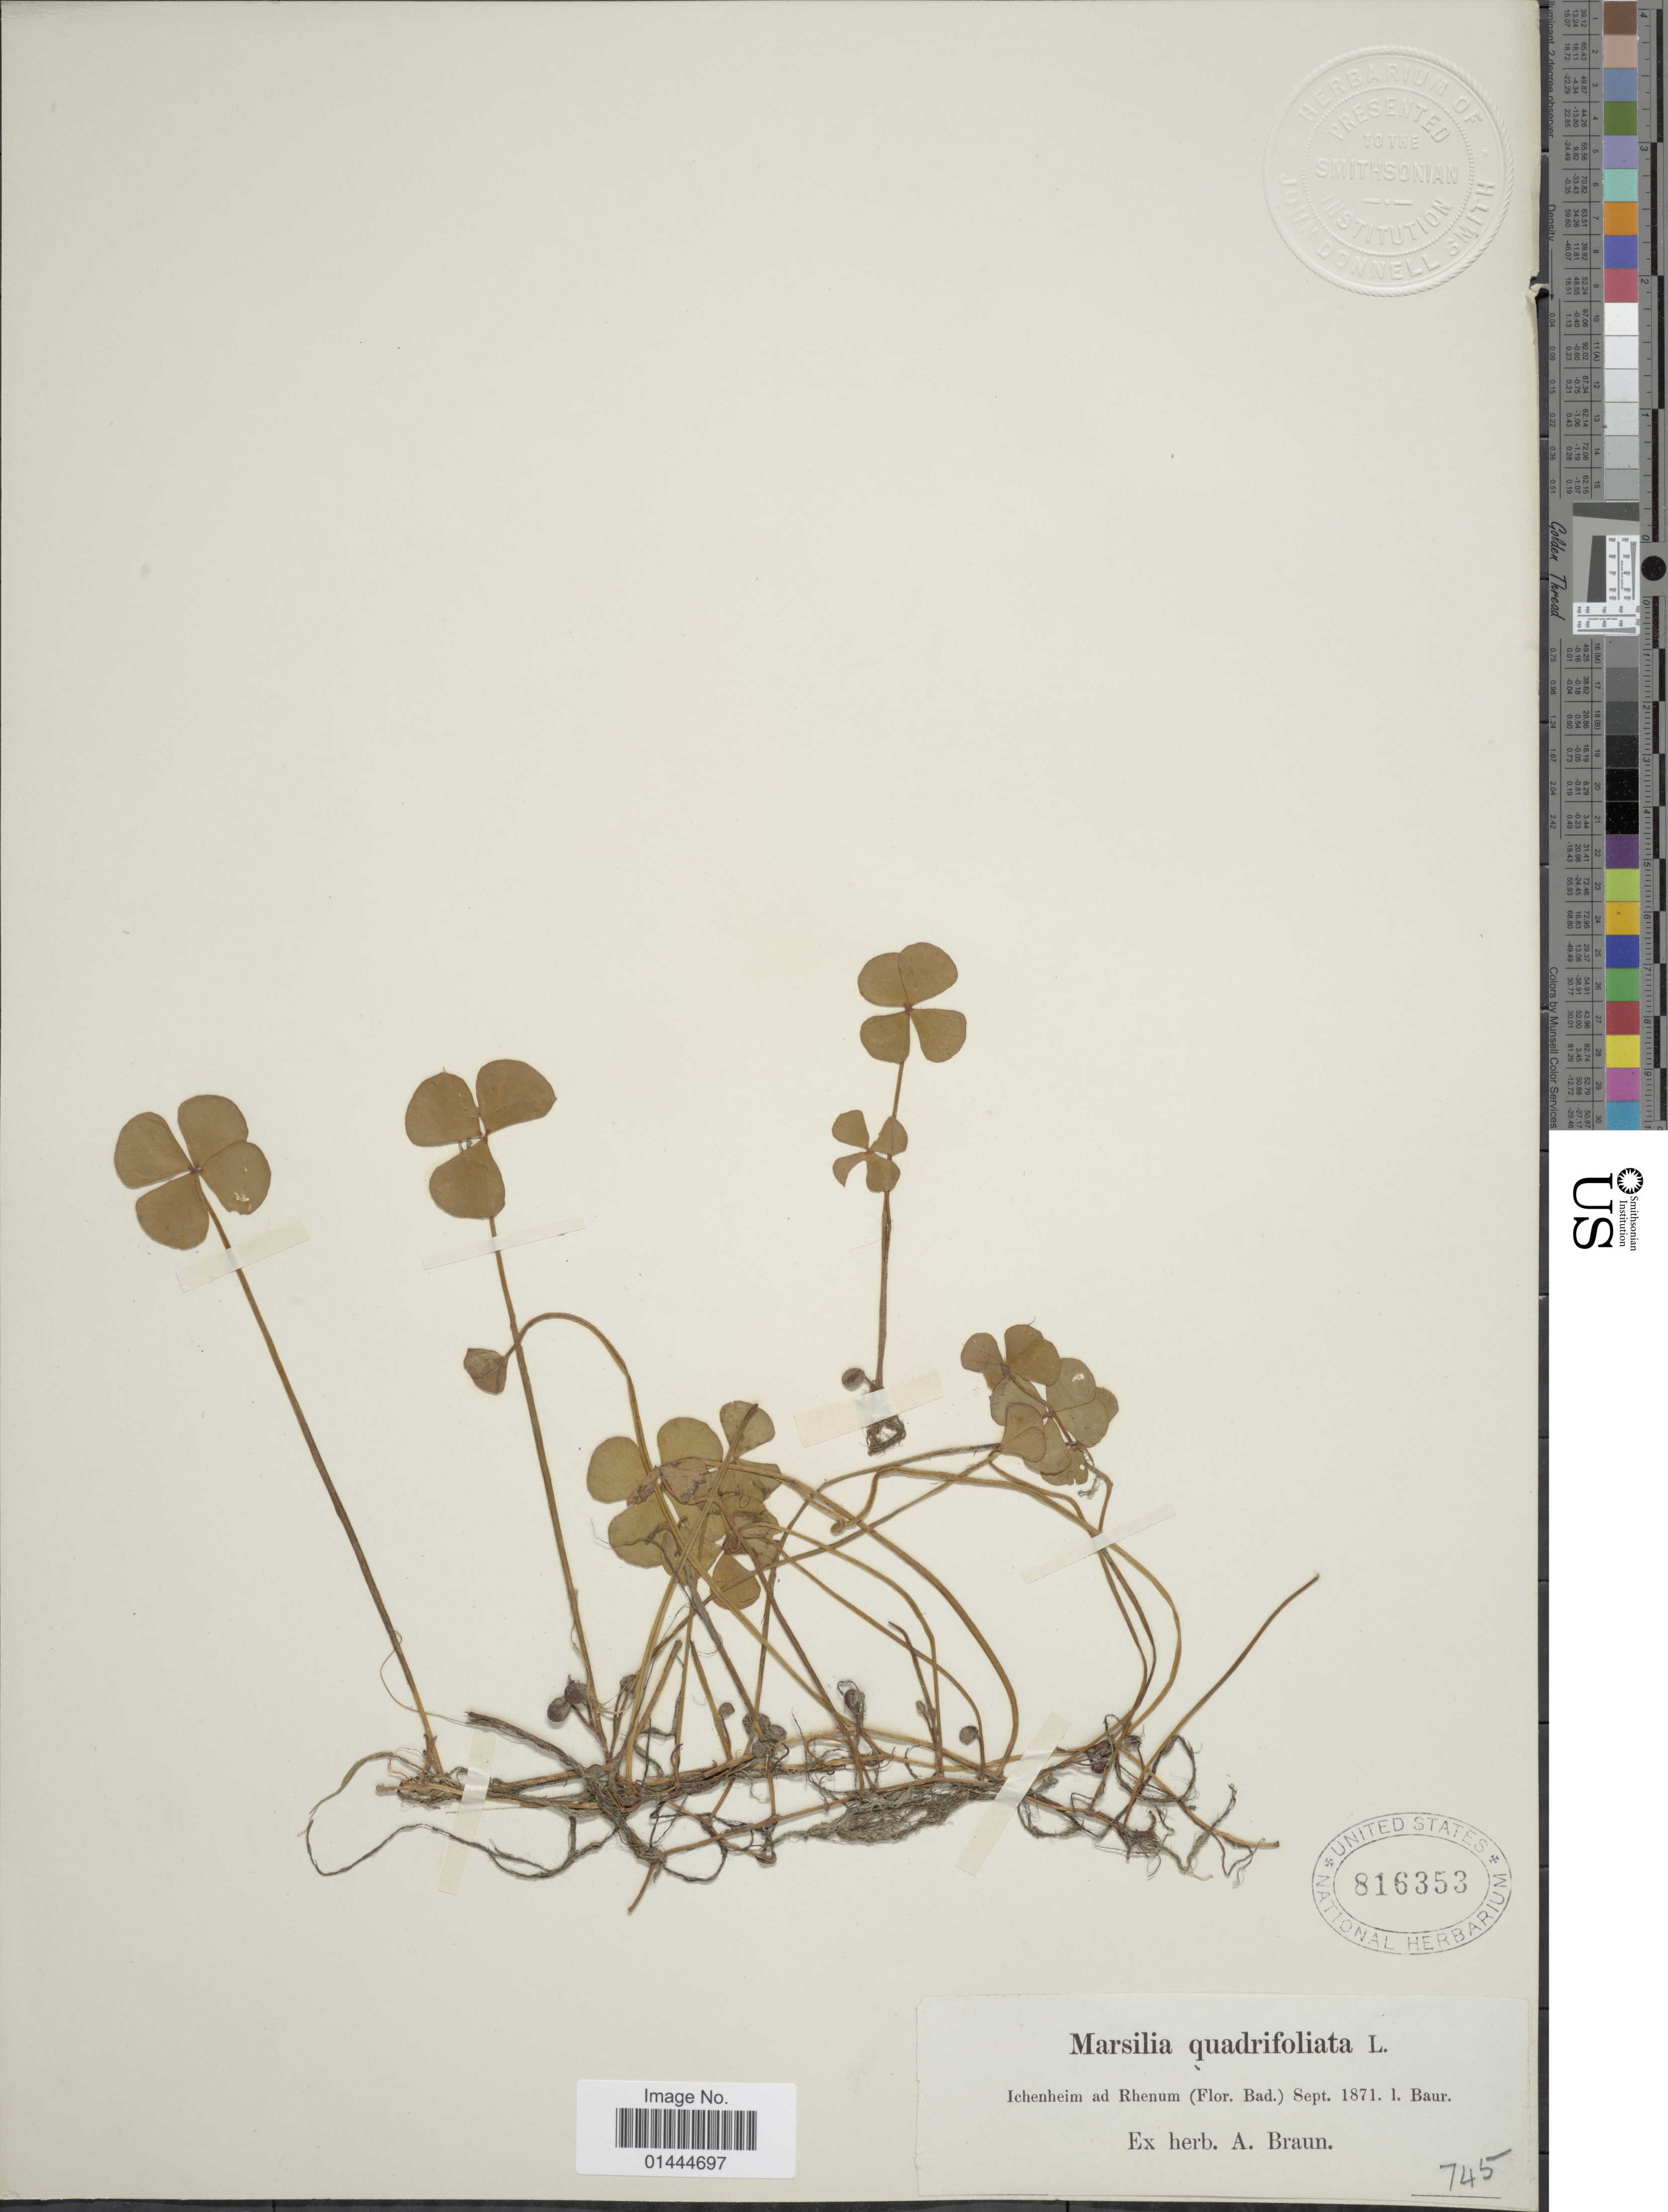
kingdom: Plantae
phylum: Tracheophyta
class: Polypodiopsida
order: Salviniales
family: Marsileaceae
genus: Marsilea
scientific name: Marsilea quadrifolia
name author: L.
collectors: ex herb. A. Braun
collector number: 745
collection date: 1871-09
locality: Ichencheim ad Rhenum (Flor. Bad.).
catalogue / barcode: US 816353